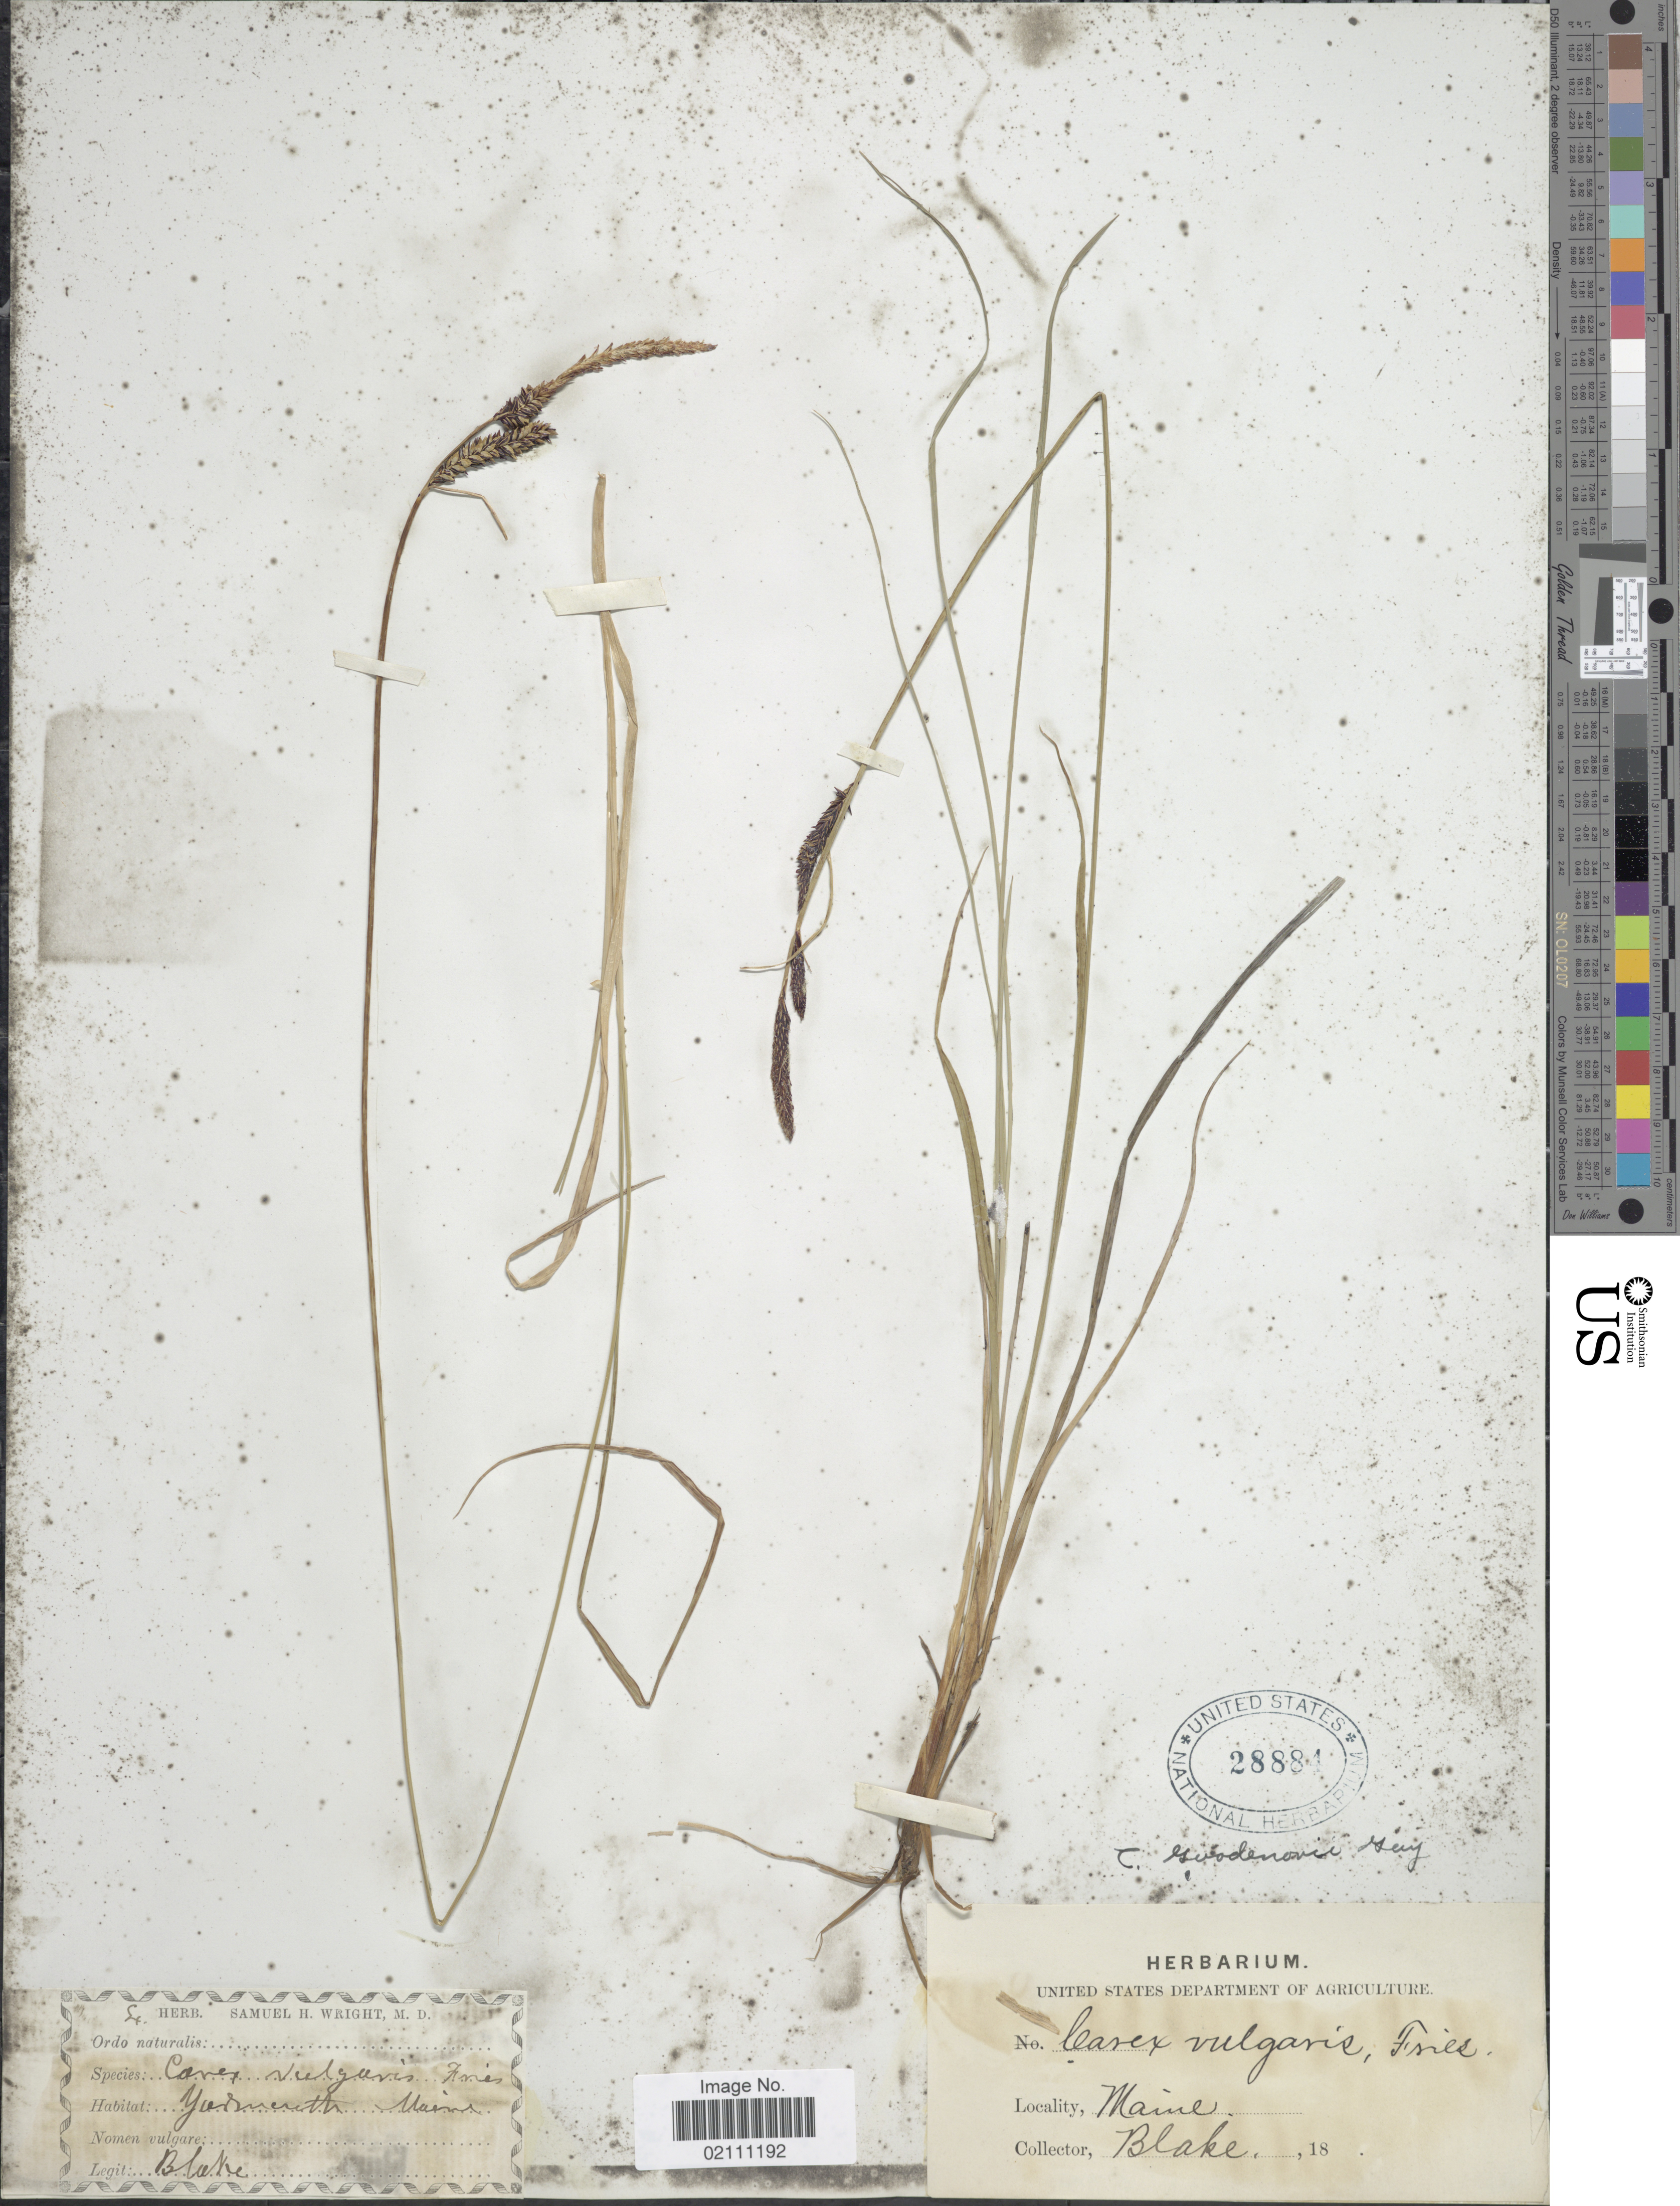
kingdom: Plantae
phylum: Tracheophyta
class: Liliopsida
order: Poales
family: Cyperaceae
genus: Carex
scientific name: Carex nigra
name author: (L.) Reichard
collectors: -- Blake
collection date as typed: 18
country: United States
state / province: Maine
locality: Yarmouth, Maine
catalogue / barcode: US 28881